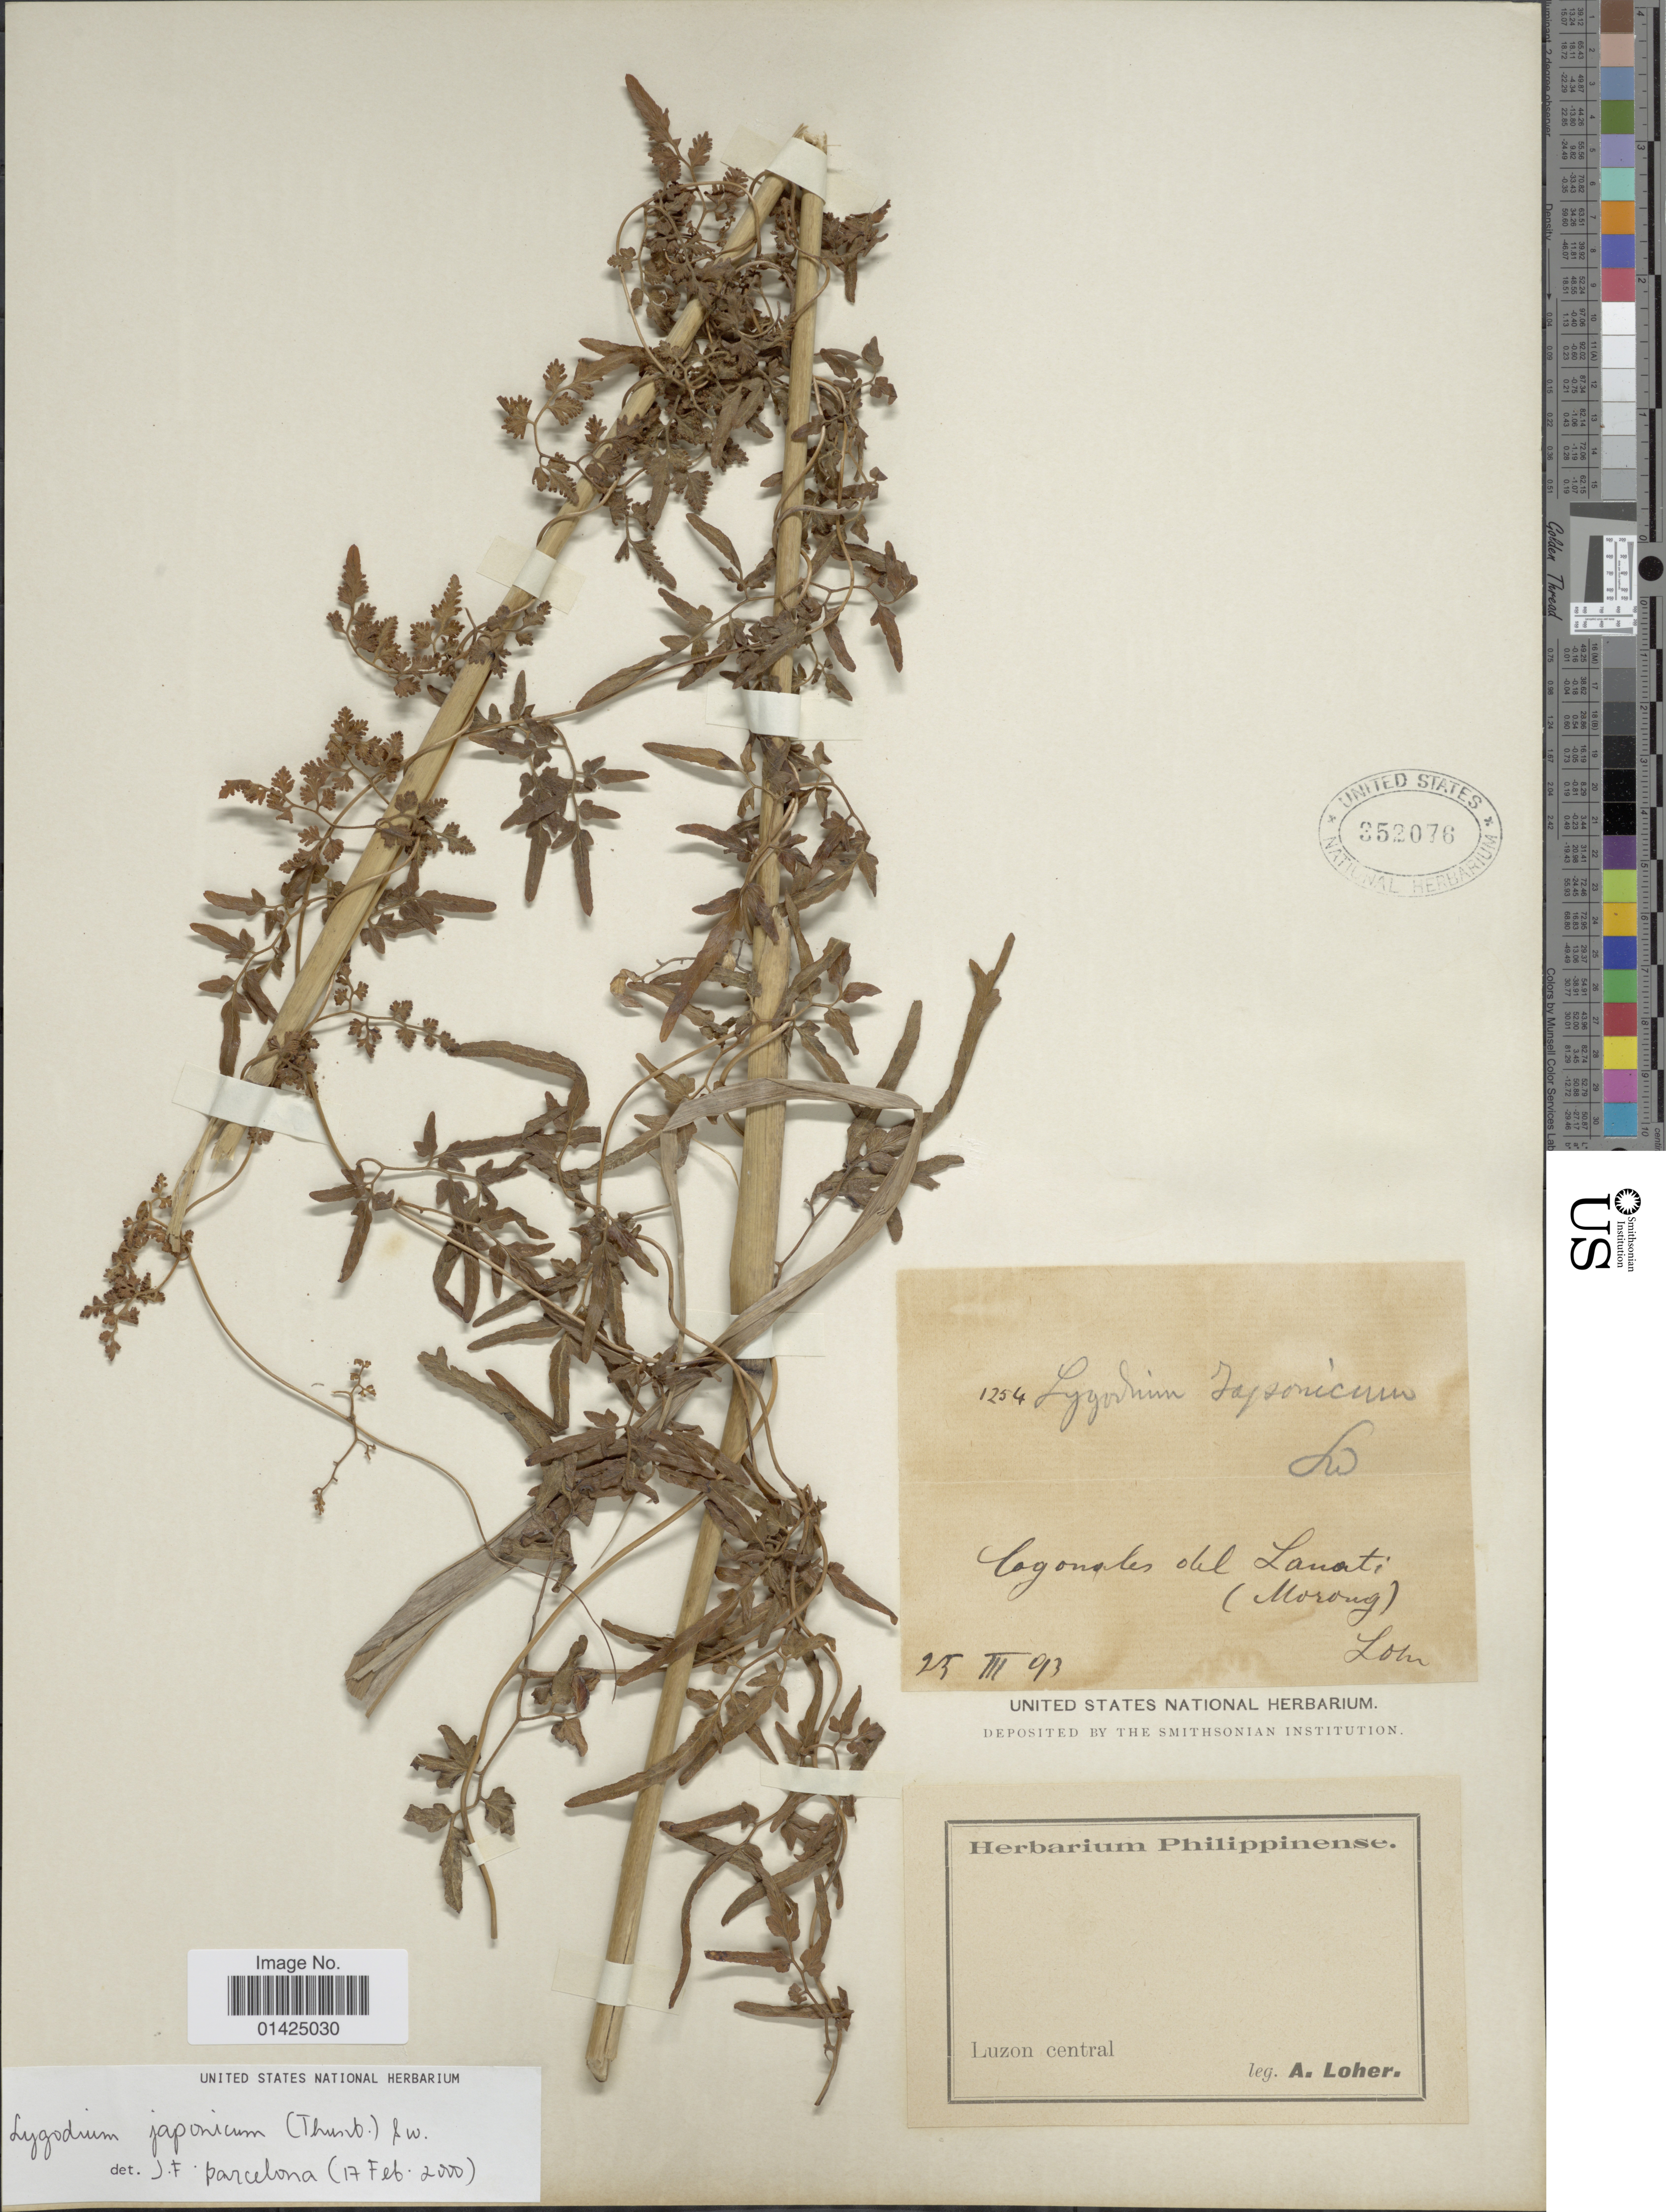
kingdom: Plantae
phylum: Tracheophyta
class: Polypodiopsida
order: Schizaeales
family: Lygodiaceae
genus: Lygodium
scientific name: Lygodium japonicum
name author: (Thunb.) Sw.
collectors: A. Loher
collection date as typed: Transcribed d/m/y: 25/3/93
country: Philippines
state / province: Central Luzon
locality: Cagonales del Lanati, (Morong)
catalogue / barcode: US 352076